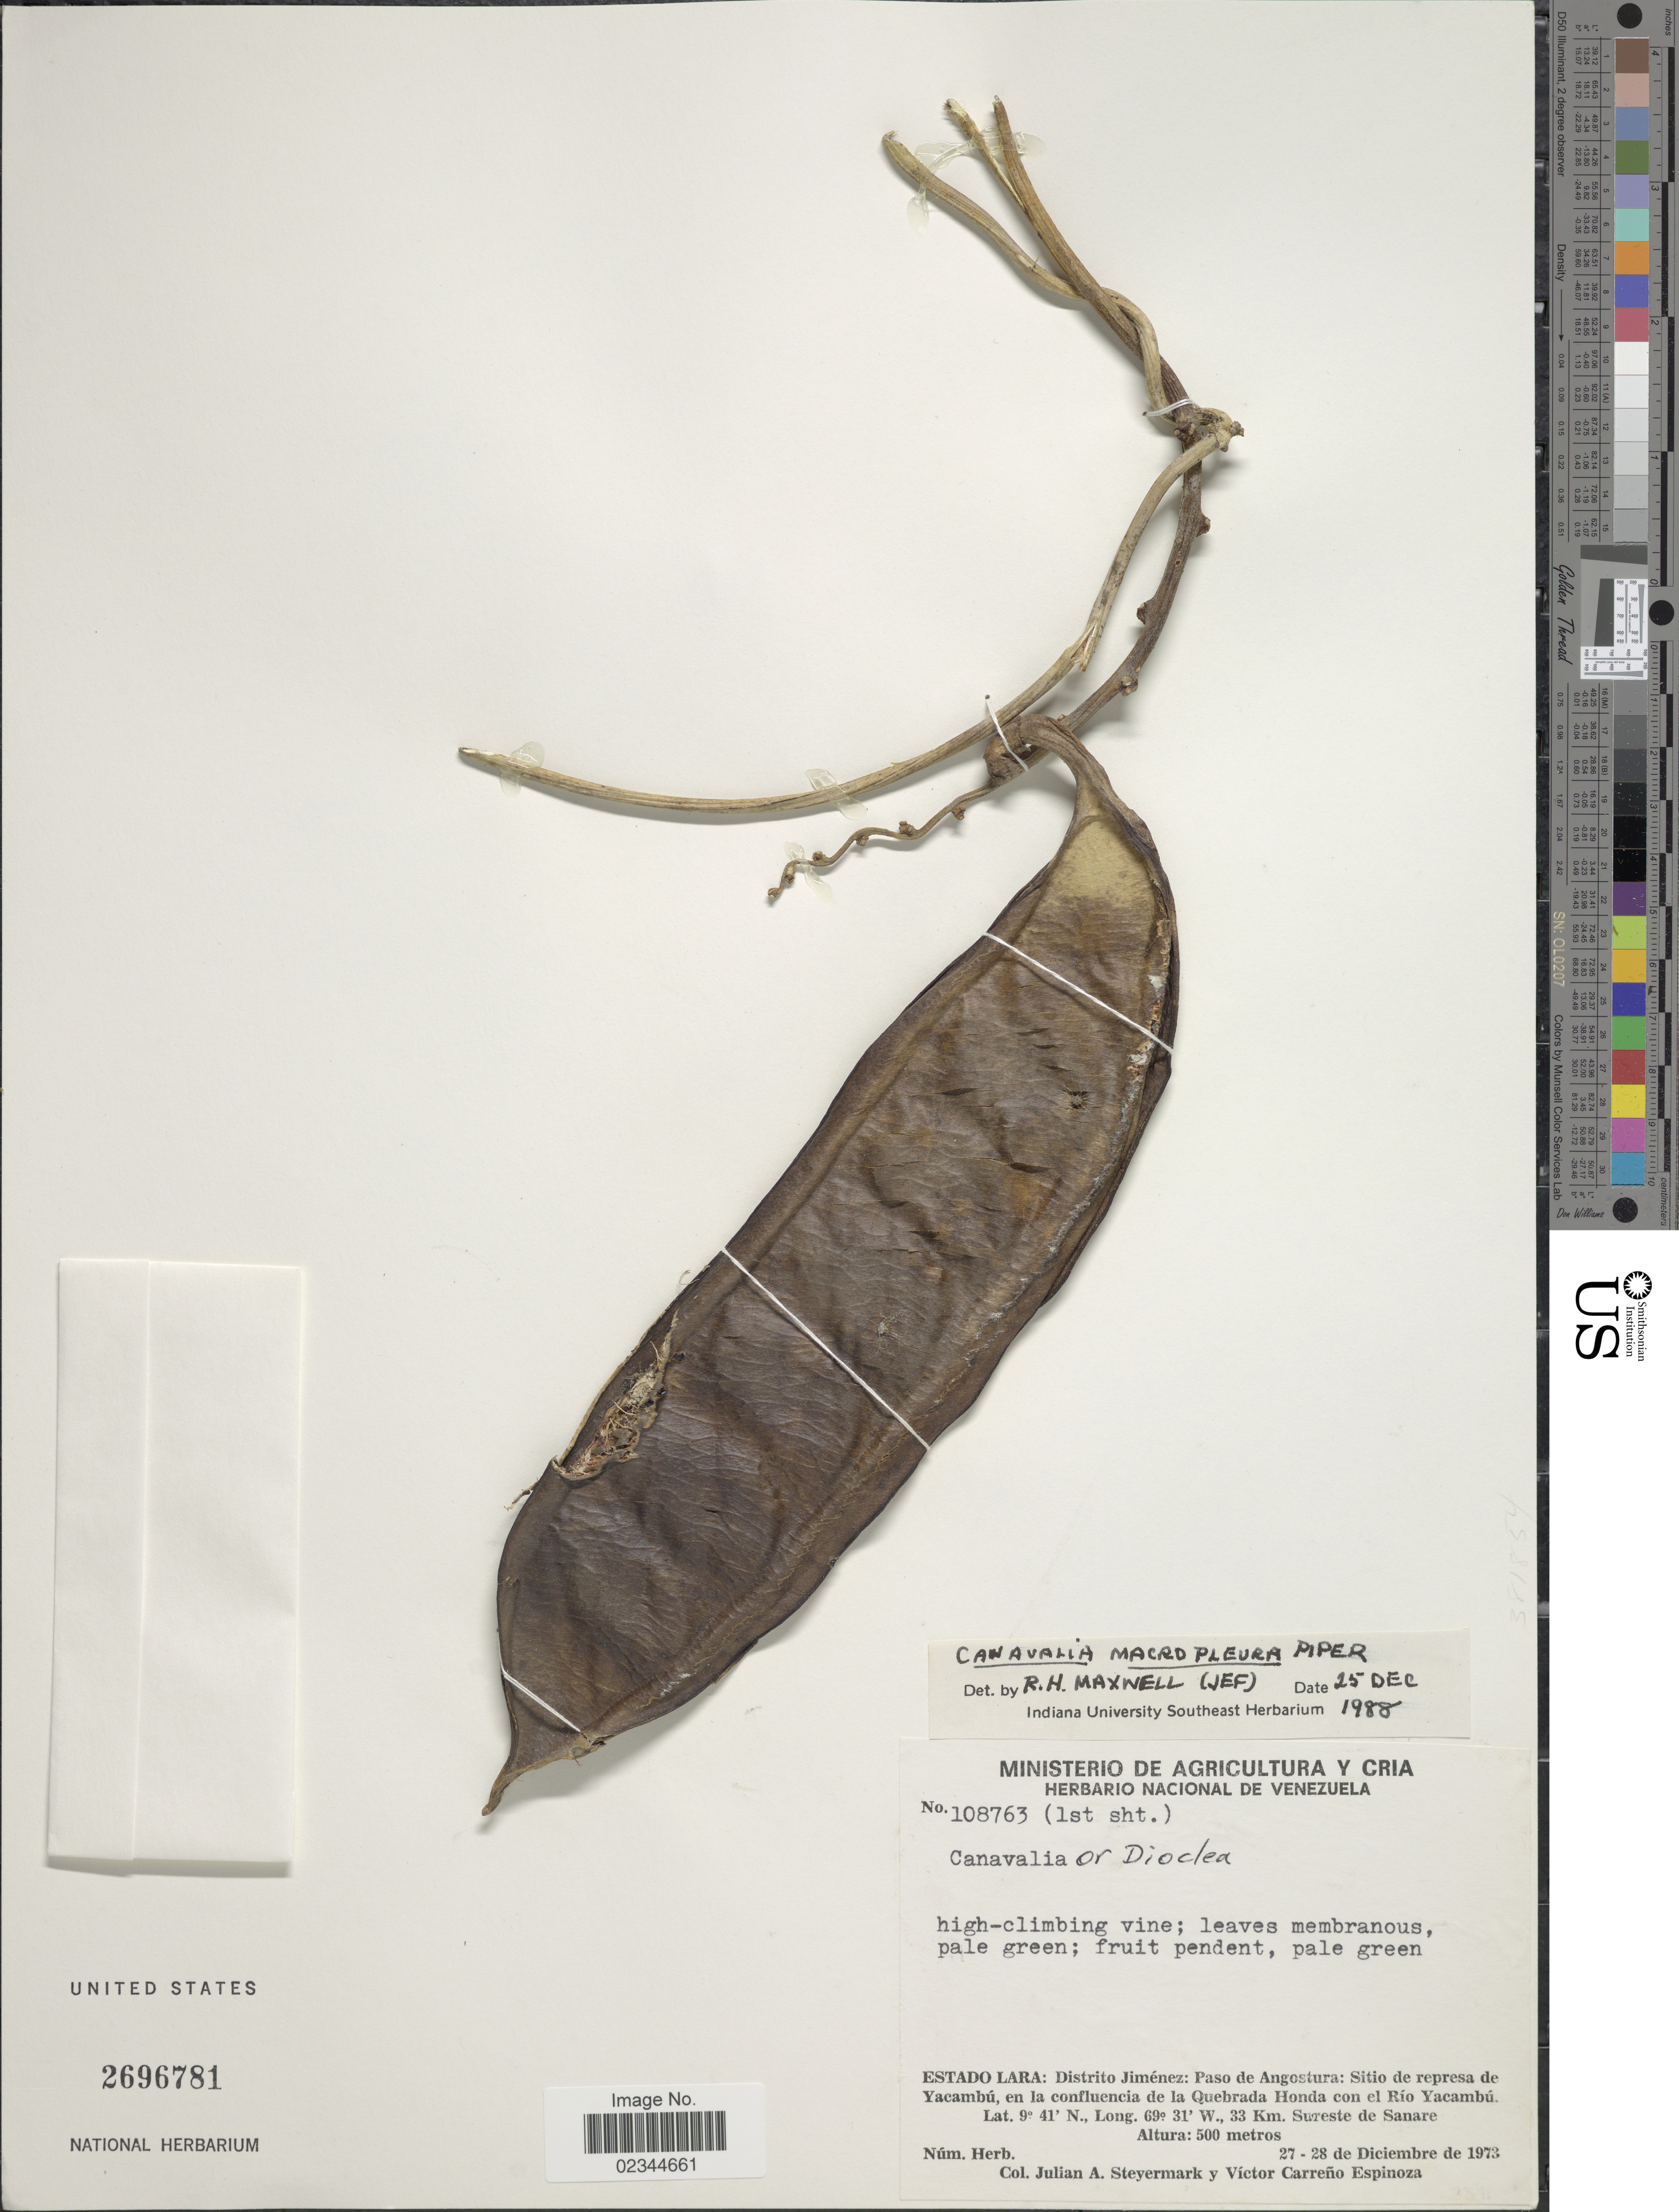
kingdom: Plantae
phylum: Tracheophyta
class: Magnoliopsida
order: Fabales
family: Fabaceae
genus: Canavalia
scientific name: Canavalia macropleura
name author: Piper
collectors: J. Steyermark & C. Espinoza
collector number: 108763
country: Venezuela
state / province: Lara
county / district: Jiménez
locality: Estado Lara: Distrito Jimenez: Paso de Angostura: Sitio de represa de Yacambu, en la confluencia de la Quebrada Honda con el Rio Yacambu. 33 Km. Sureste de Sanare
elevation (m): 500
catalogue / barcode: US 2696781